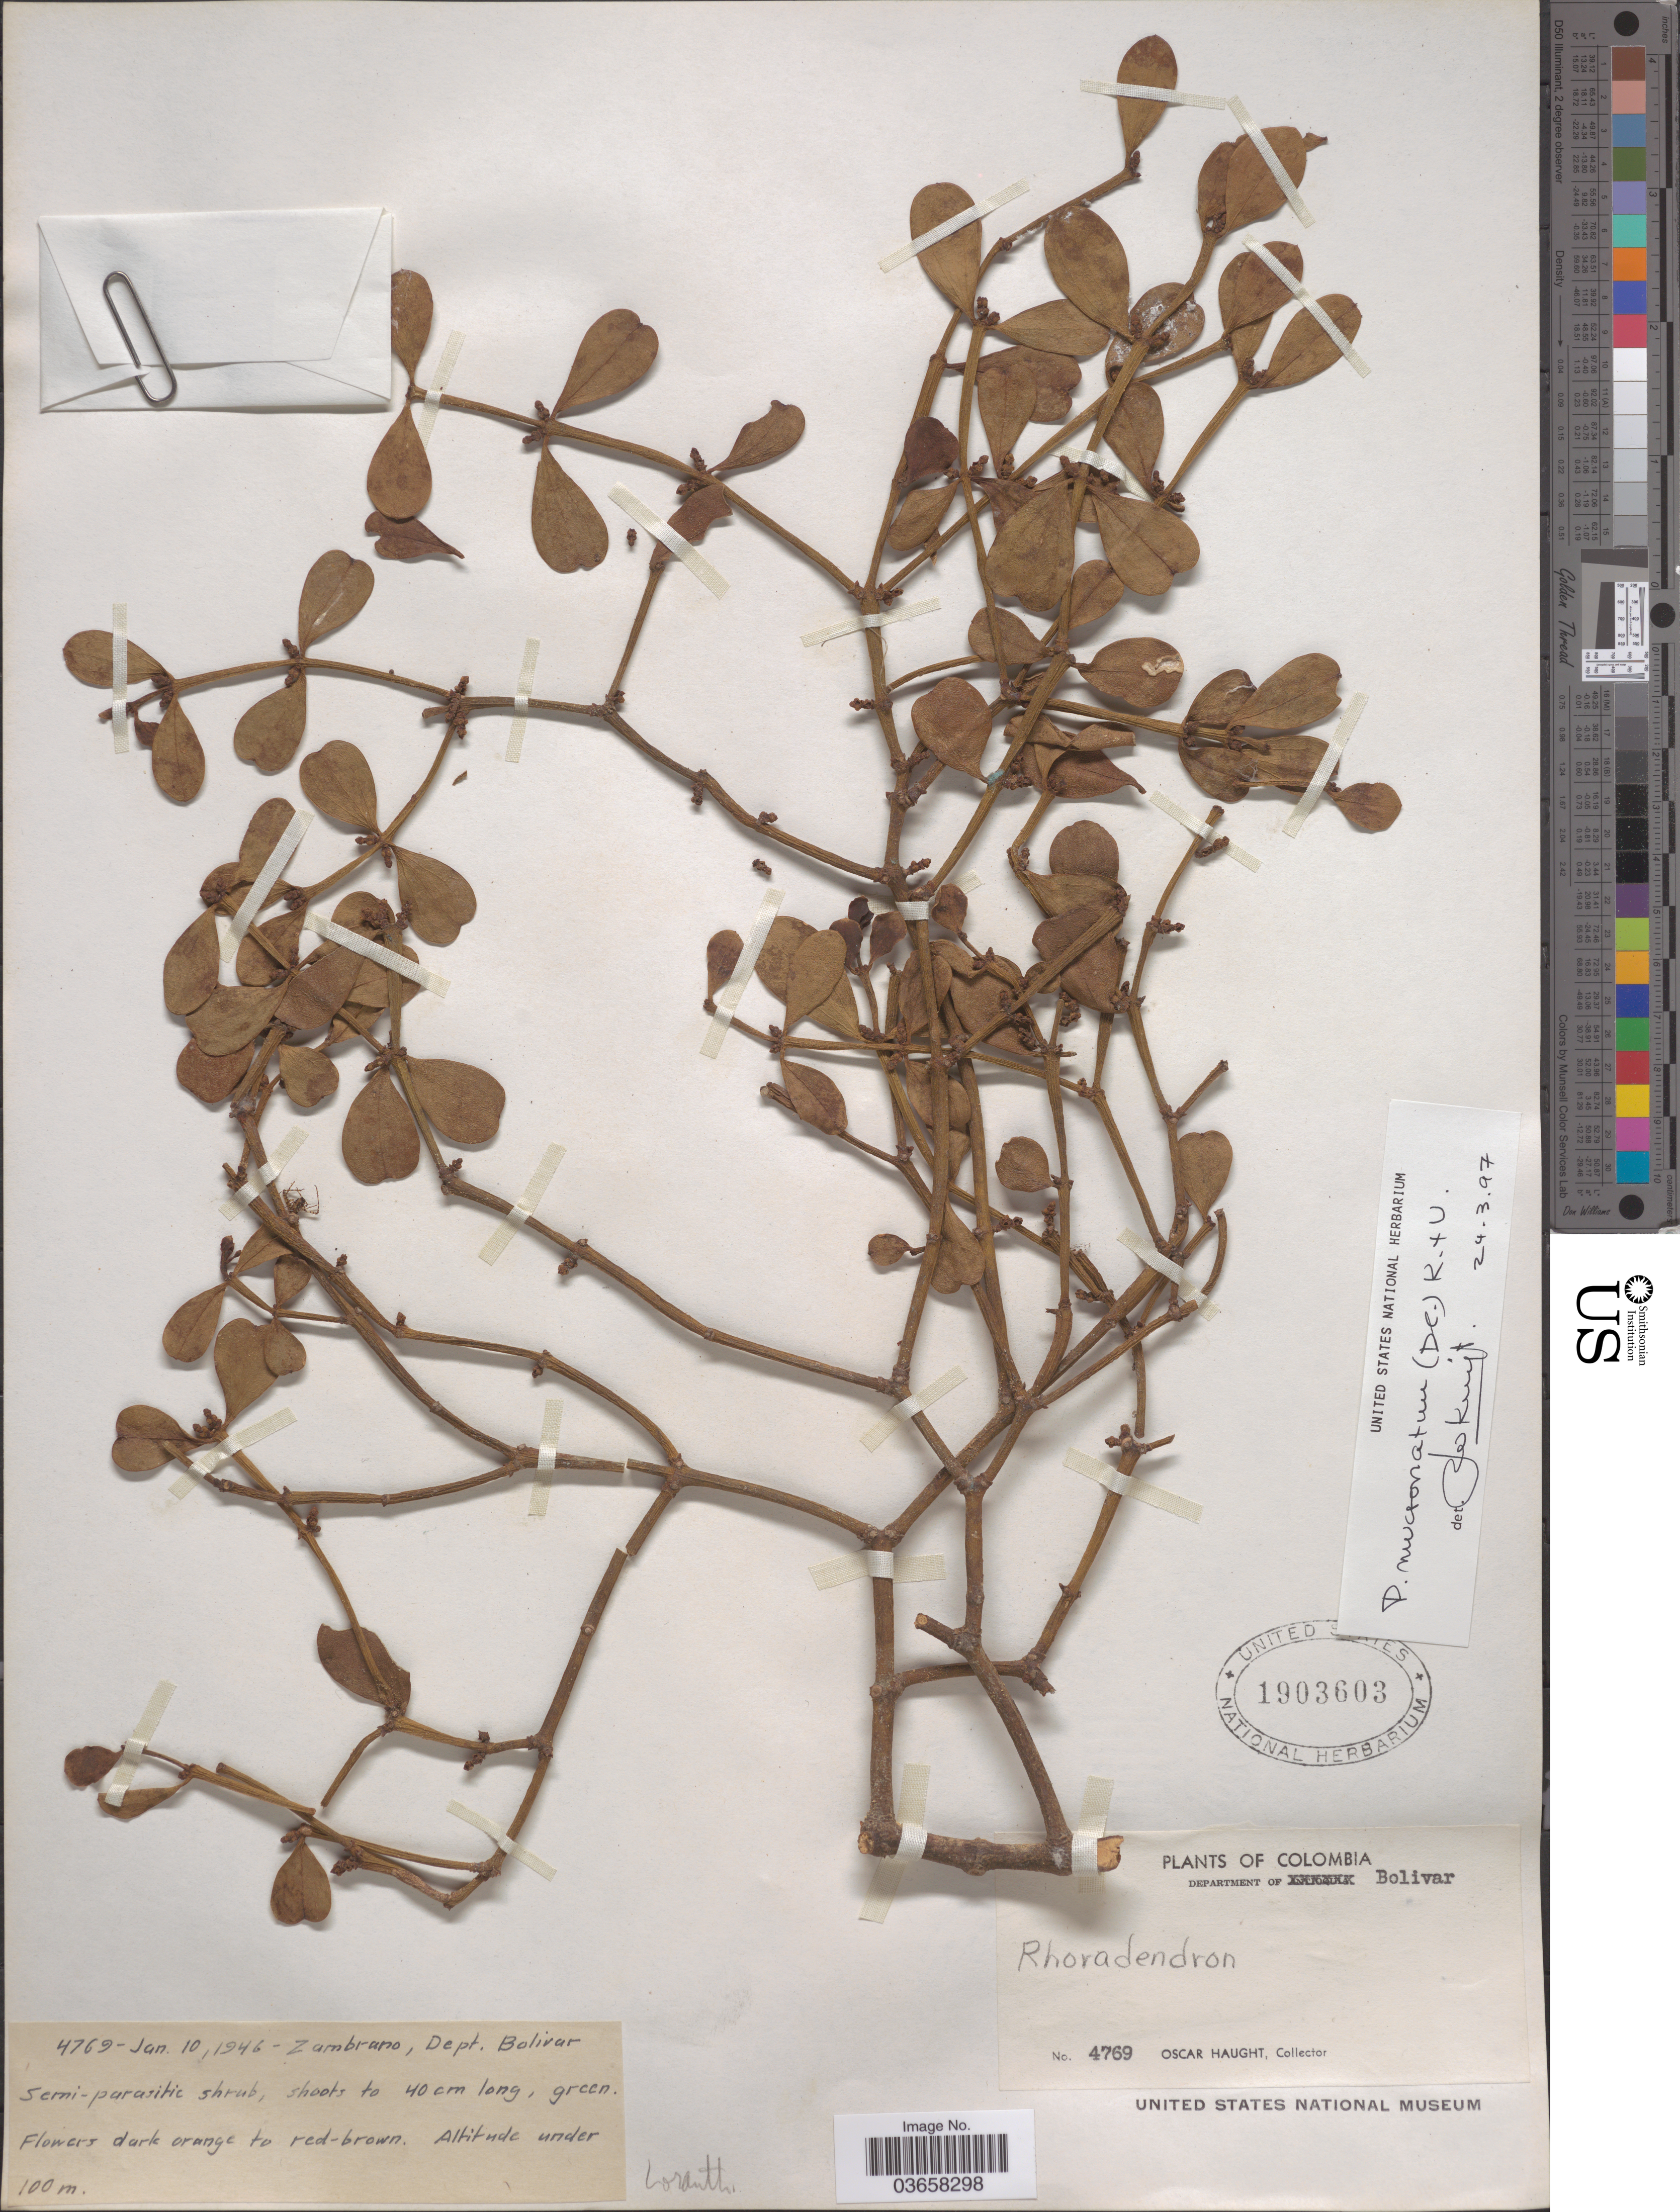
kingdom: Plantae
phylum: Tracheophyta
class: Magnoliopsida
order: Santalales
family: Viscaceae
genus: Phoradendron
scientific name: Phoradendron mucronatum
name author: (DC.) Krug & Urb.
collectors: O. Haught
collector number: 4769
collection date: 1946-01-10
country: Colombia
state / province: Bolívar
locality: Zambrano, Dept. Bolivar.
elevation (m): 100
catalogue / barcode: US 1903603